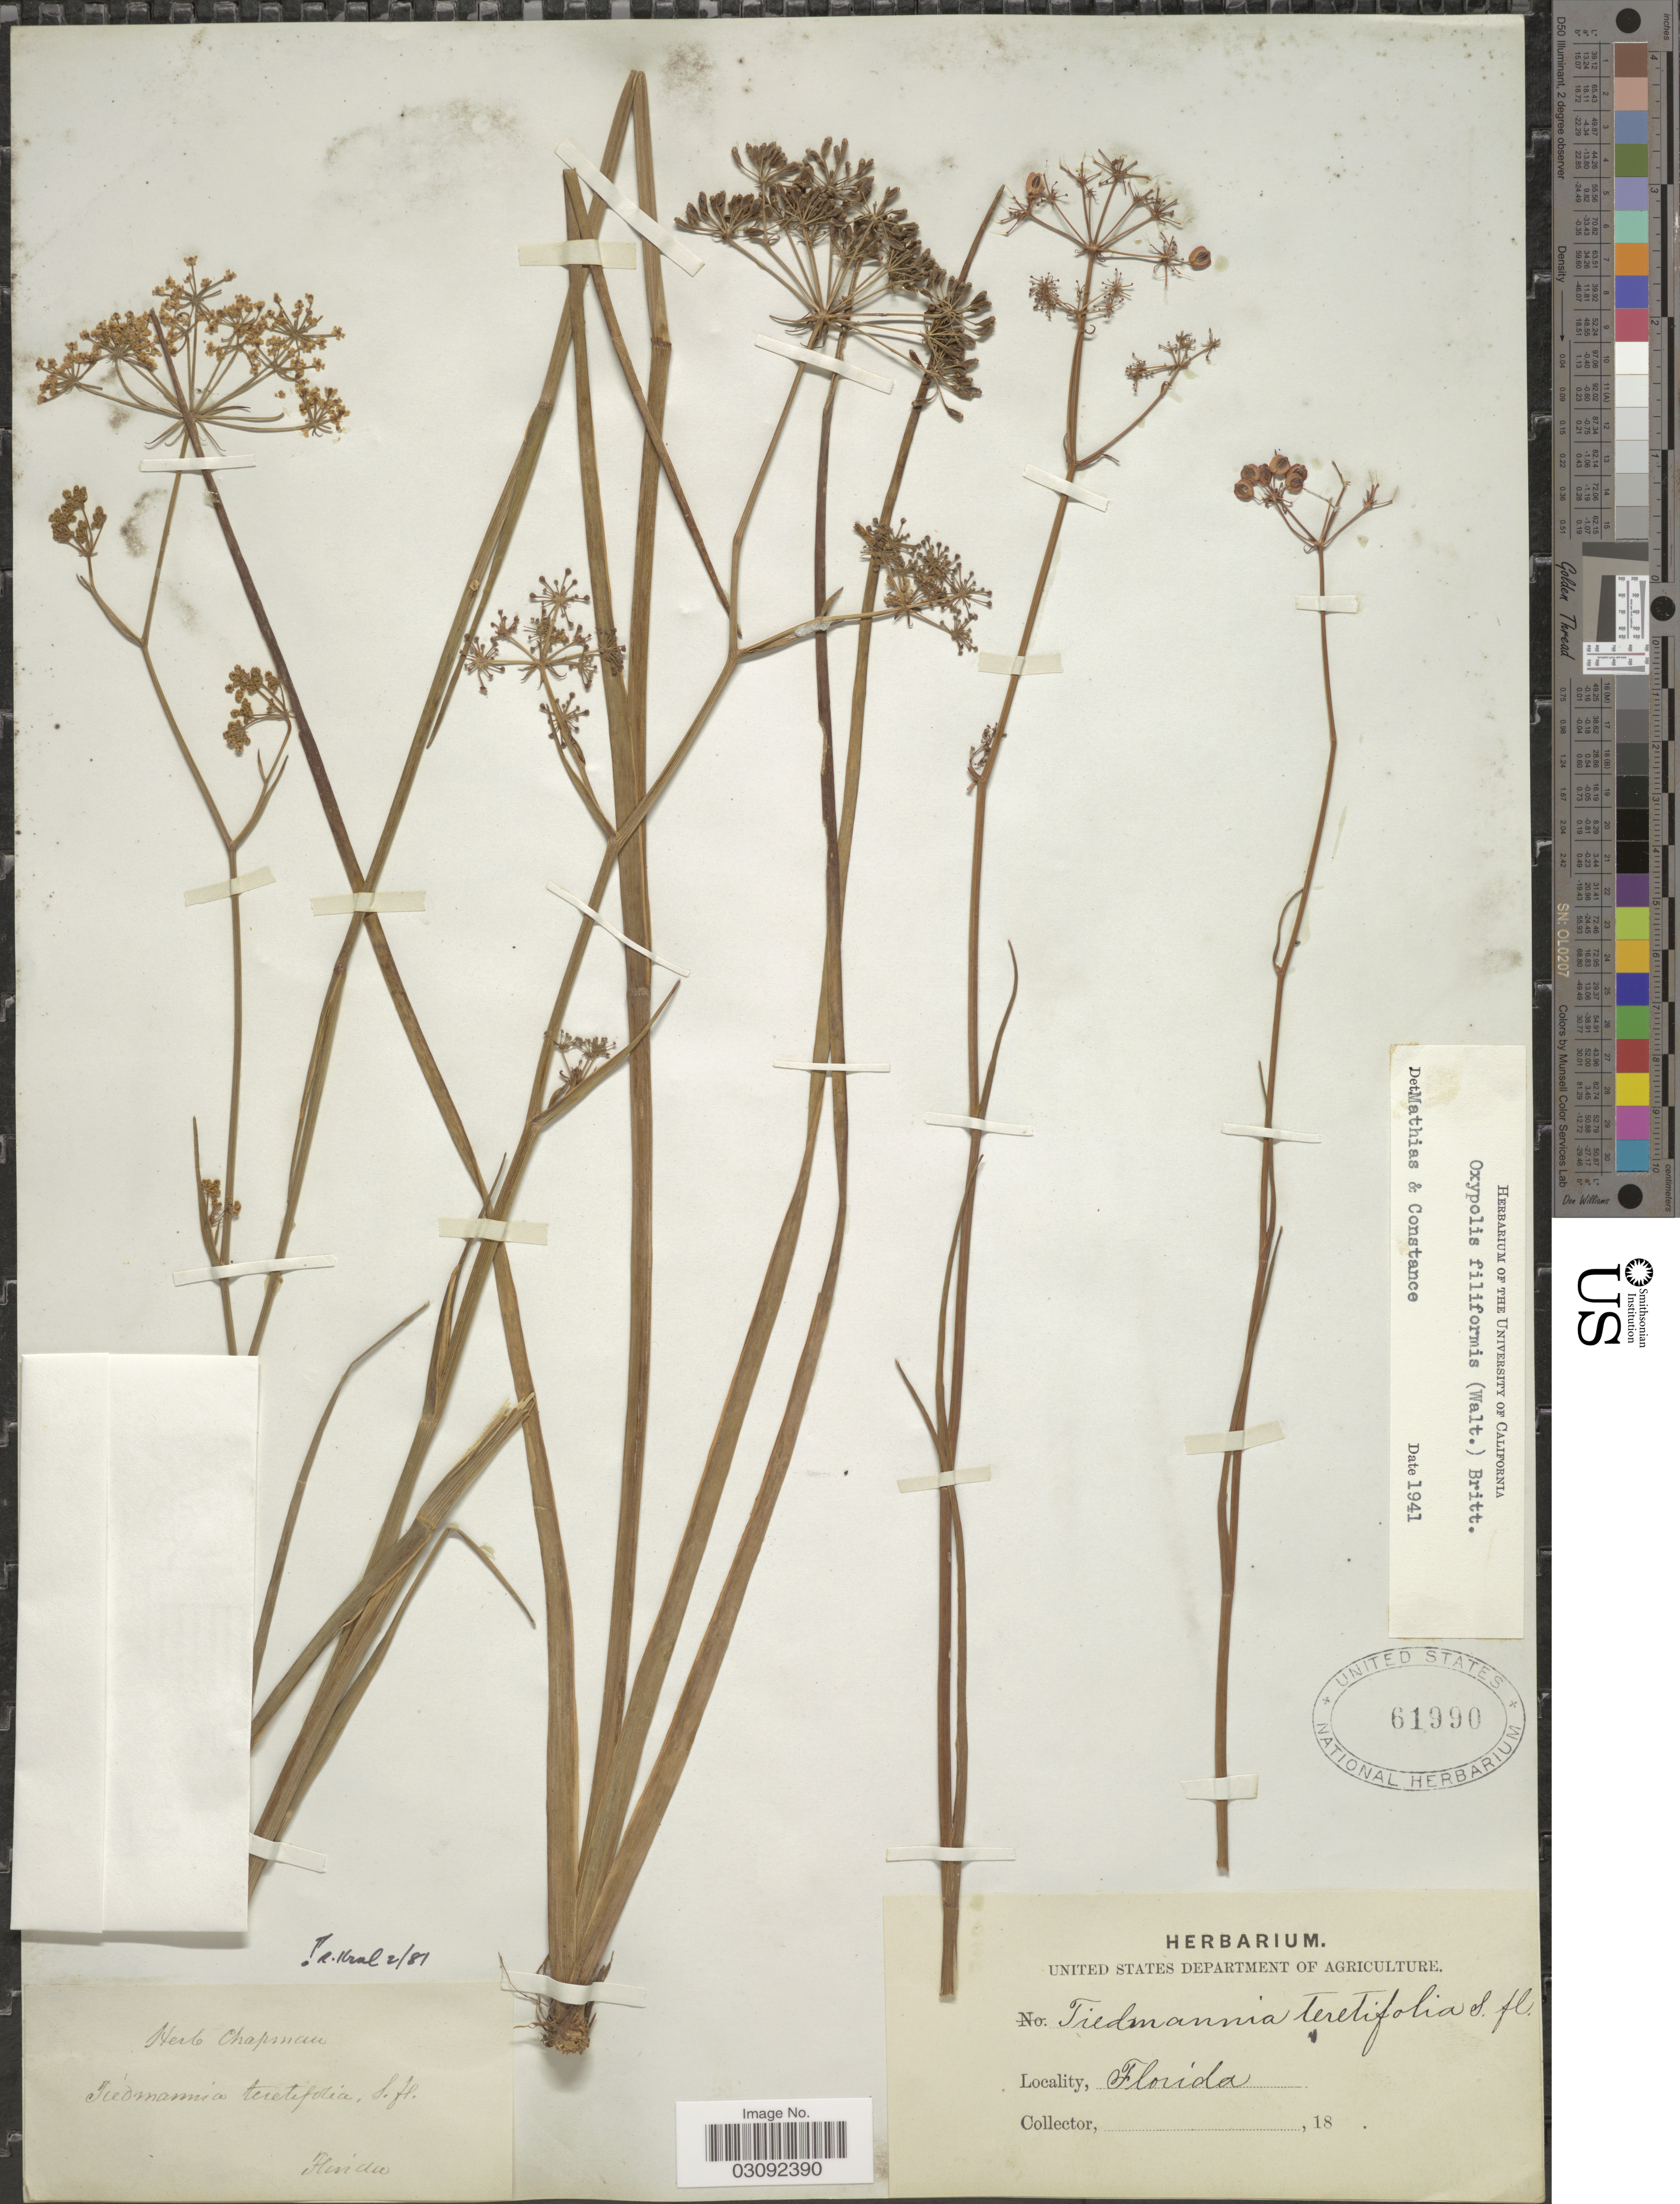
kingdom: Plantae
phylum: Tracheophyta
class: Magnoliopsida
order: Apiales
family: Apiaceae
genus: Oxypolis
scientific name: Oxypolis filiformis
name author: (Walter) Britton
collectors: ex herb. Chapman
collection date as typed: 18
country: United States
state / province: Florida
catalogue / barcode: US 61990